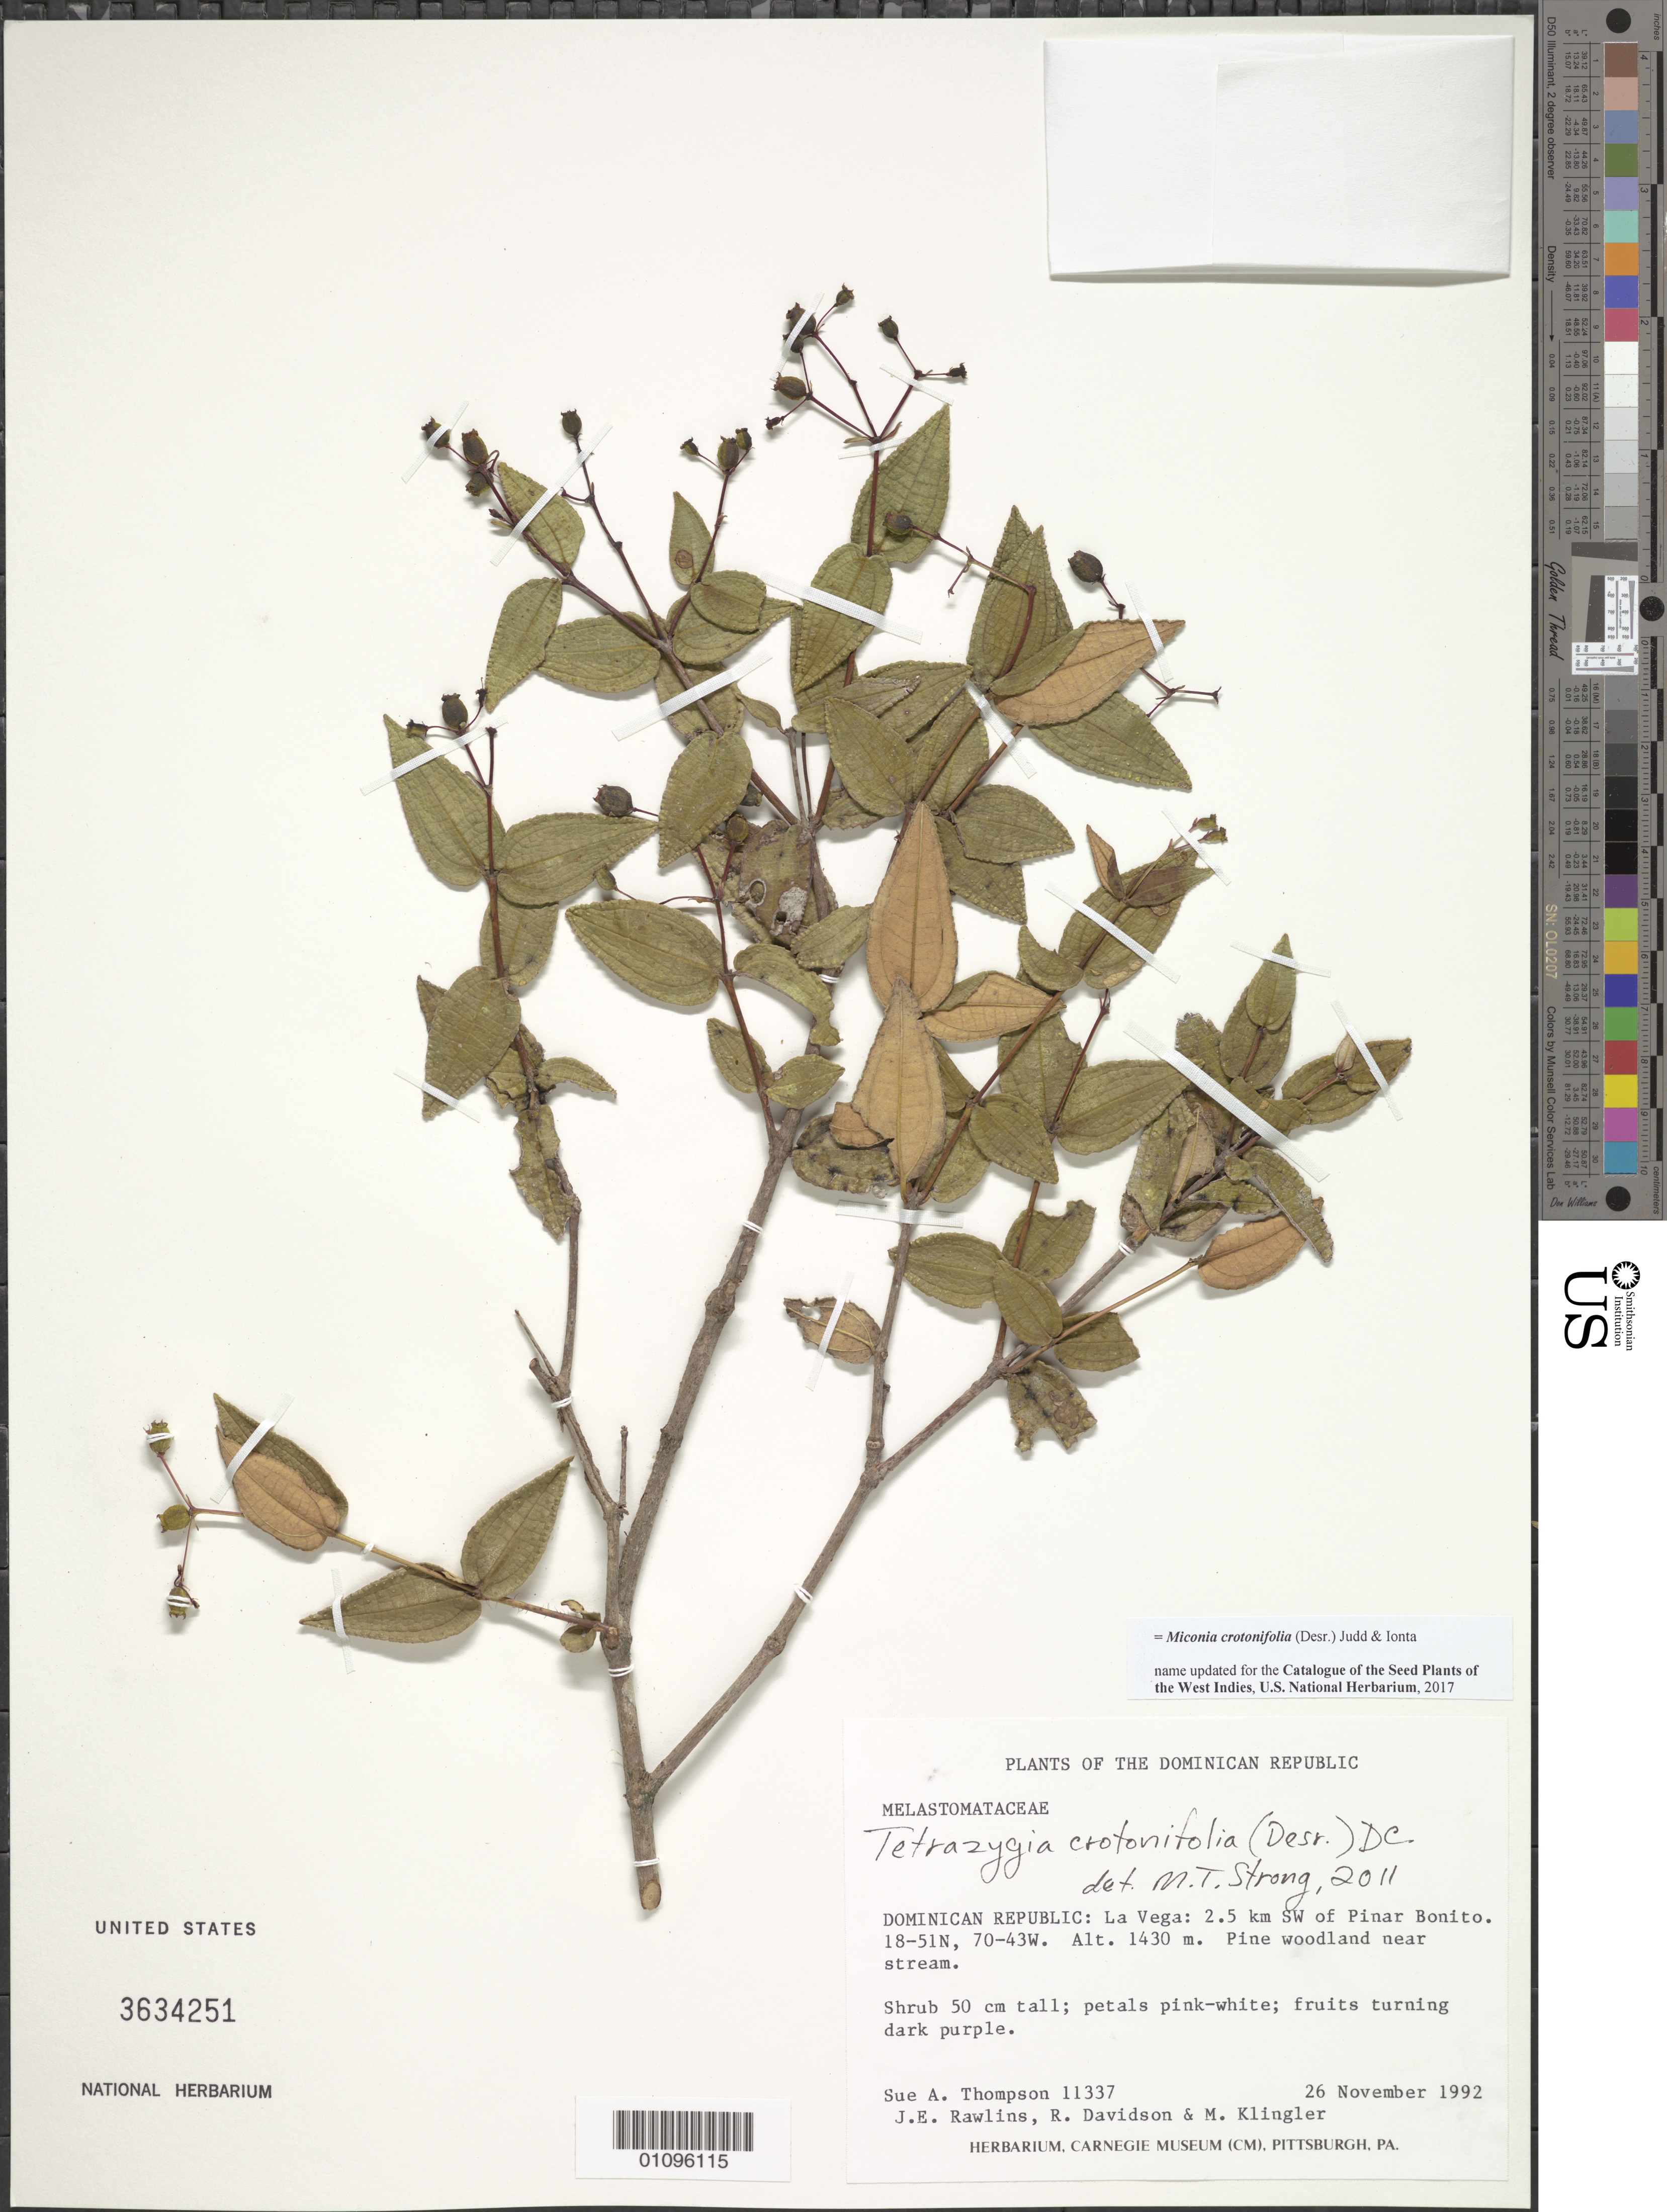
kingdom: Plantae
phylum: Tracheophyta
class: Magnoliopsida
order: Myrtales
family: Melastomataceae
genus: Miconia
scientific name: Miconia crotonifolia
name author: (Desr.) Judd & Ionta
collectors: S. A. Thompson, J. Rawlins, R. Davidson & M. Klingler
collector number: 11337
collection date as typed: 26 Nov 1992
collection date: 1992-11-26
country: Dominican Republic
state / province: La Vega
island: Hispaniola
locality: Pinar Bonito, 2.5 km SW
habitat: Pine woodland near stream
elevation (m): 1430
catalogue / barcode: US 3634251